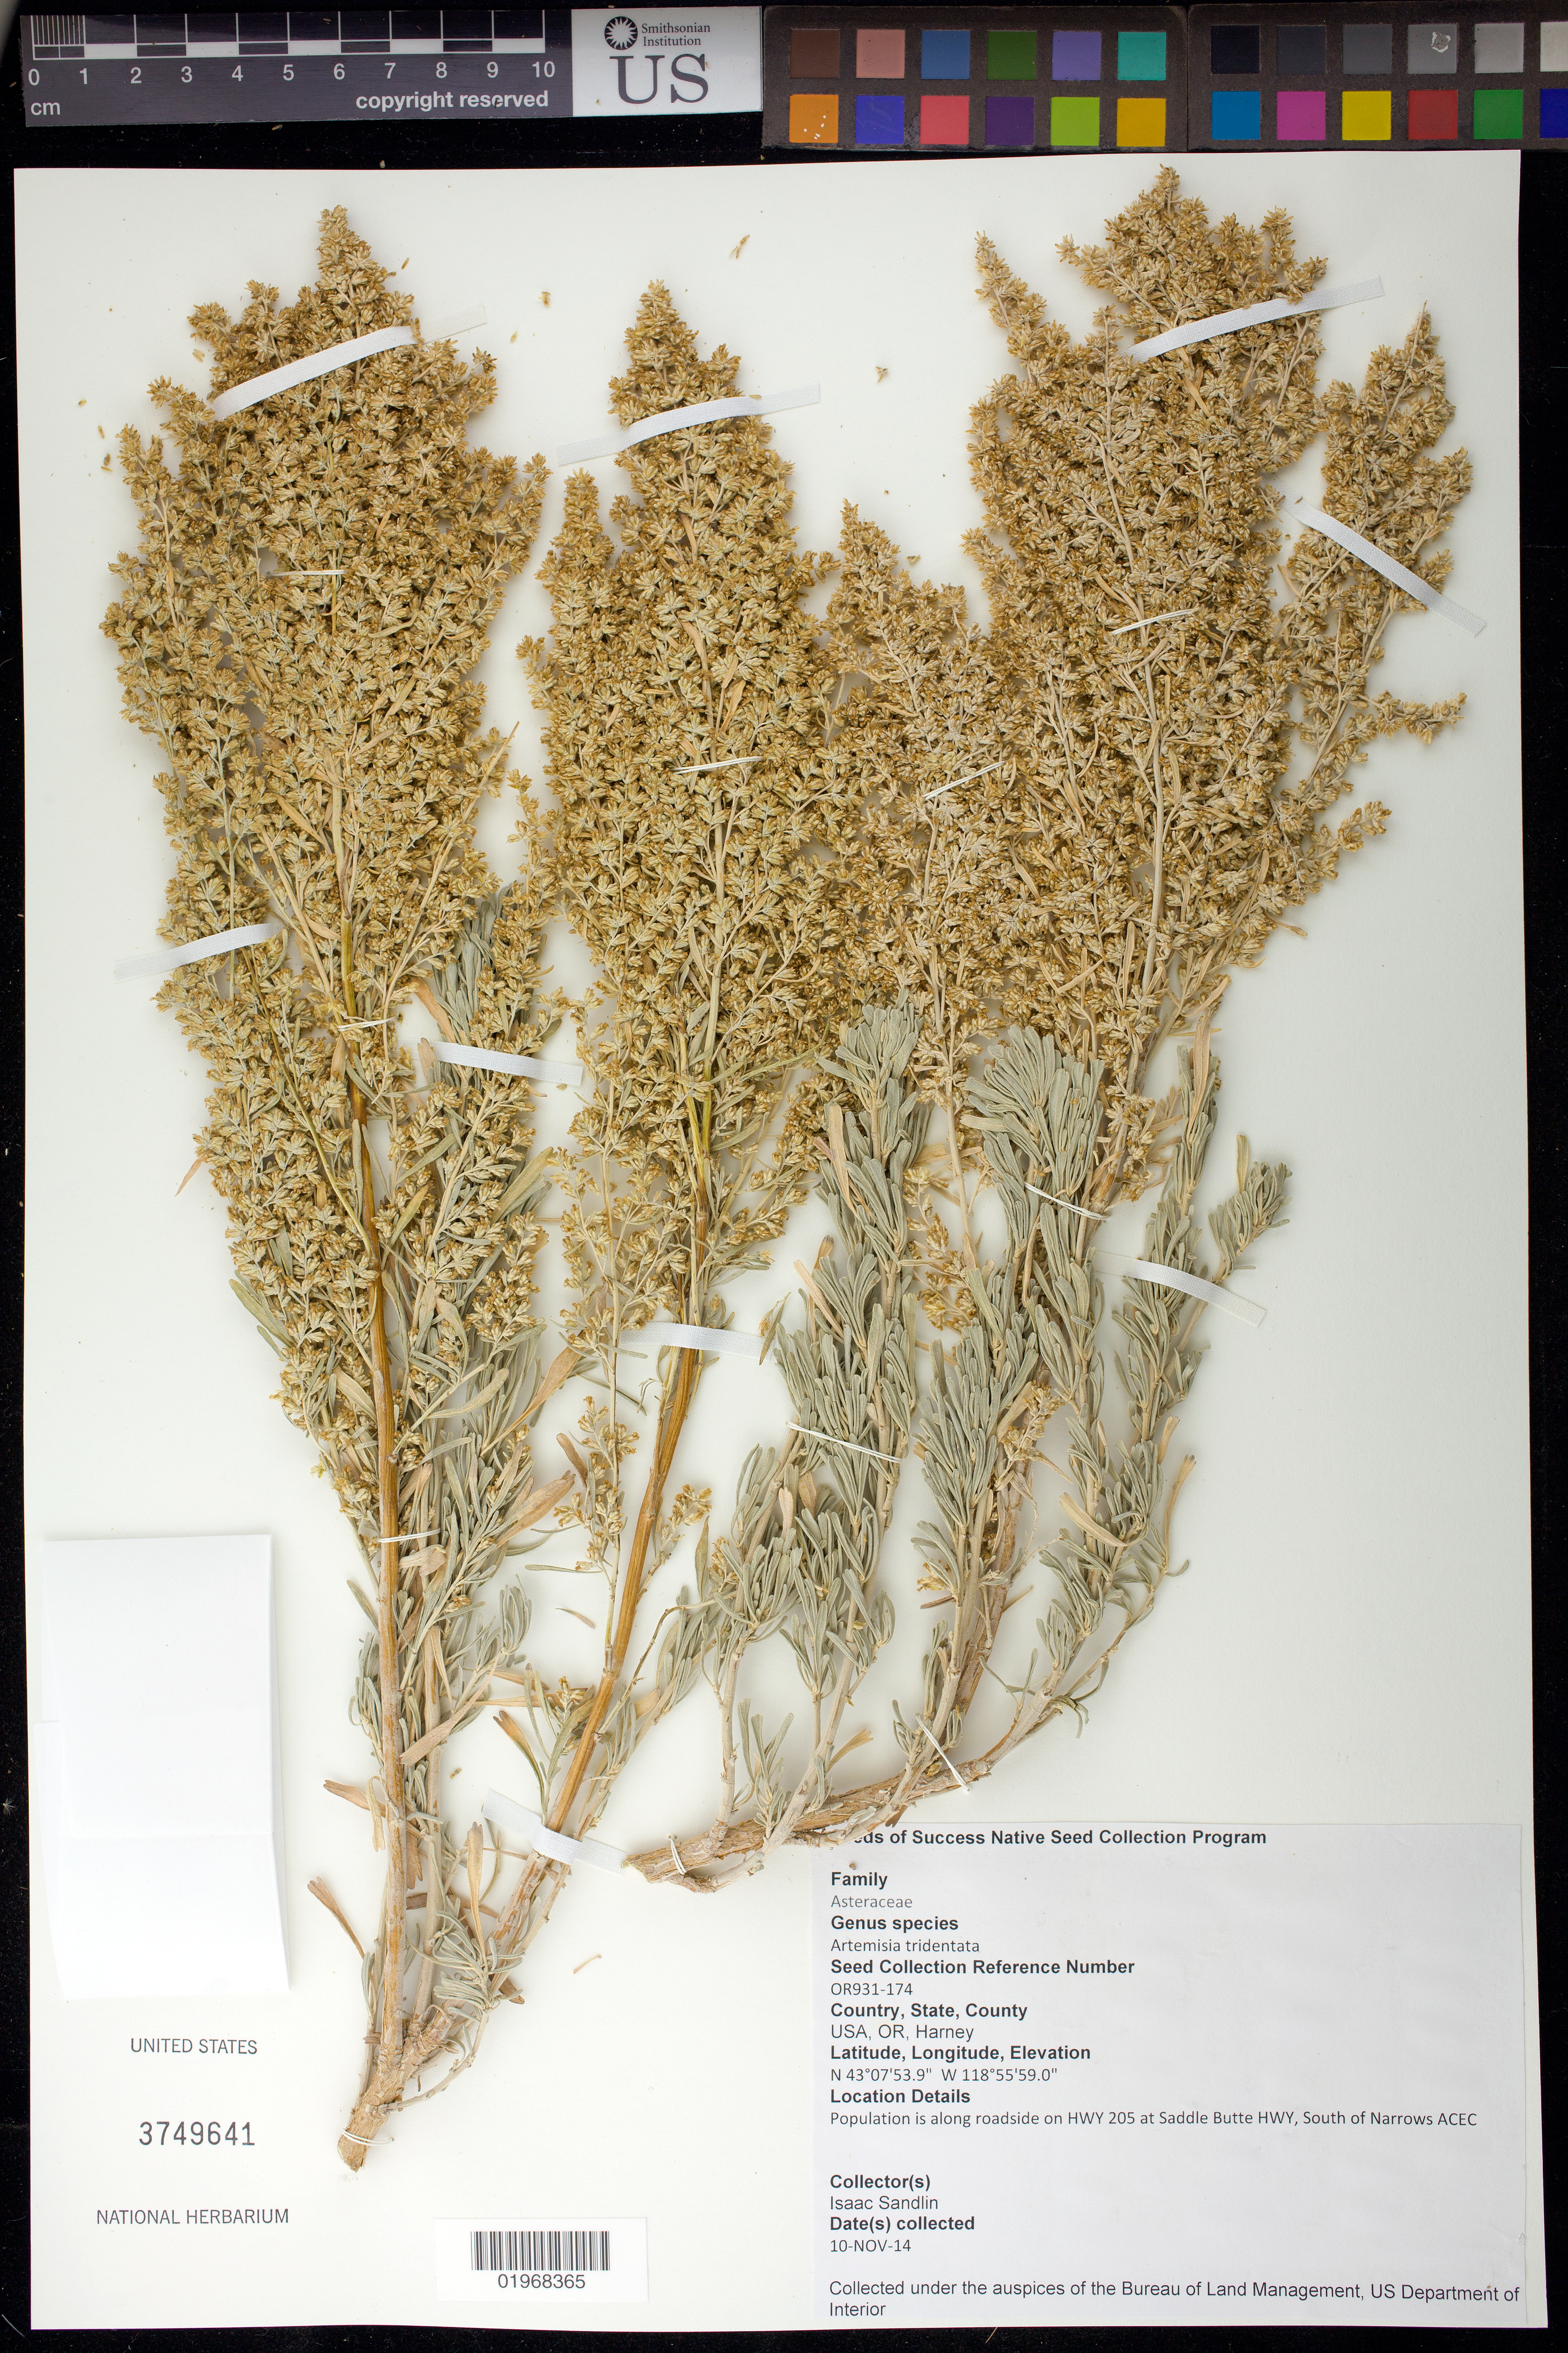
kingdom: Plantae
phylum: Tracheophyta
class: Magnoliopsida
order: Asterales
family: Asteraceae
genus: Artemisia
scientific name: Artemisia tridentata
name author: Nutt.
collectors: I. Sandlin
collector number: OR931-174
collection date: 2014-11-10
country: United States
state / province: Oregon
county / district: Harney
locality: Steens Mountain Cooperative Management and Protection Area. Along roadside on Hwy 205 at Saddle Butte Hwy, South of Narrows ACEC.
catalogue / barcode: US 3749641